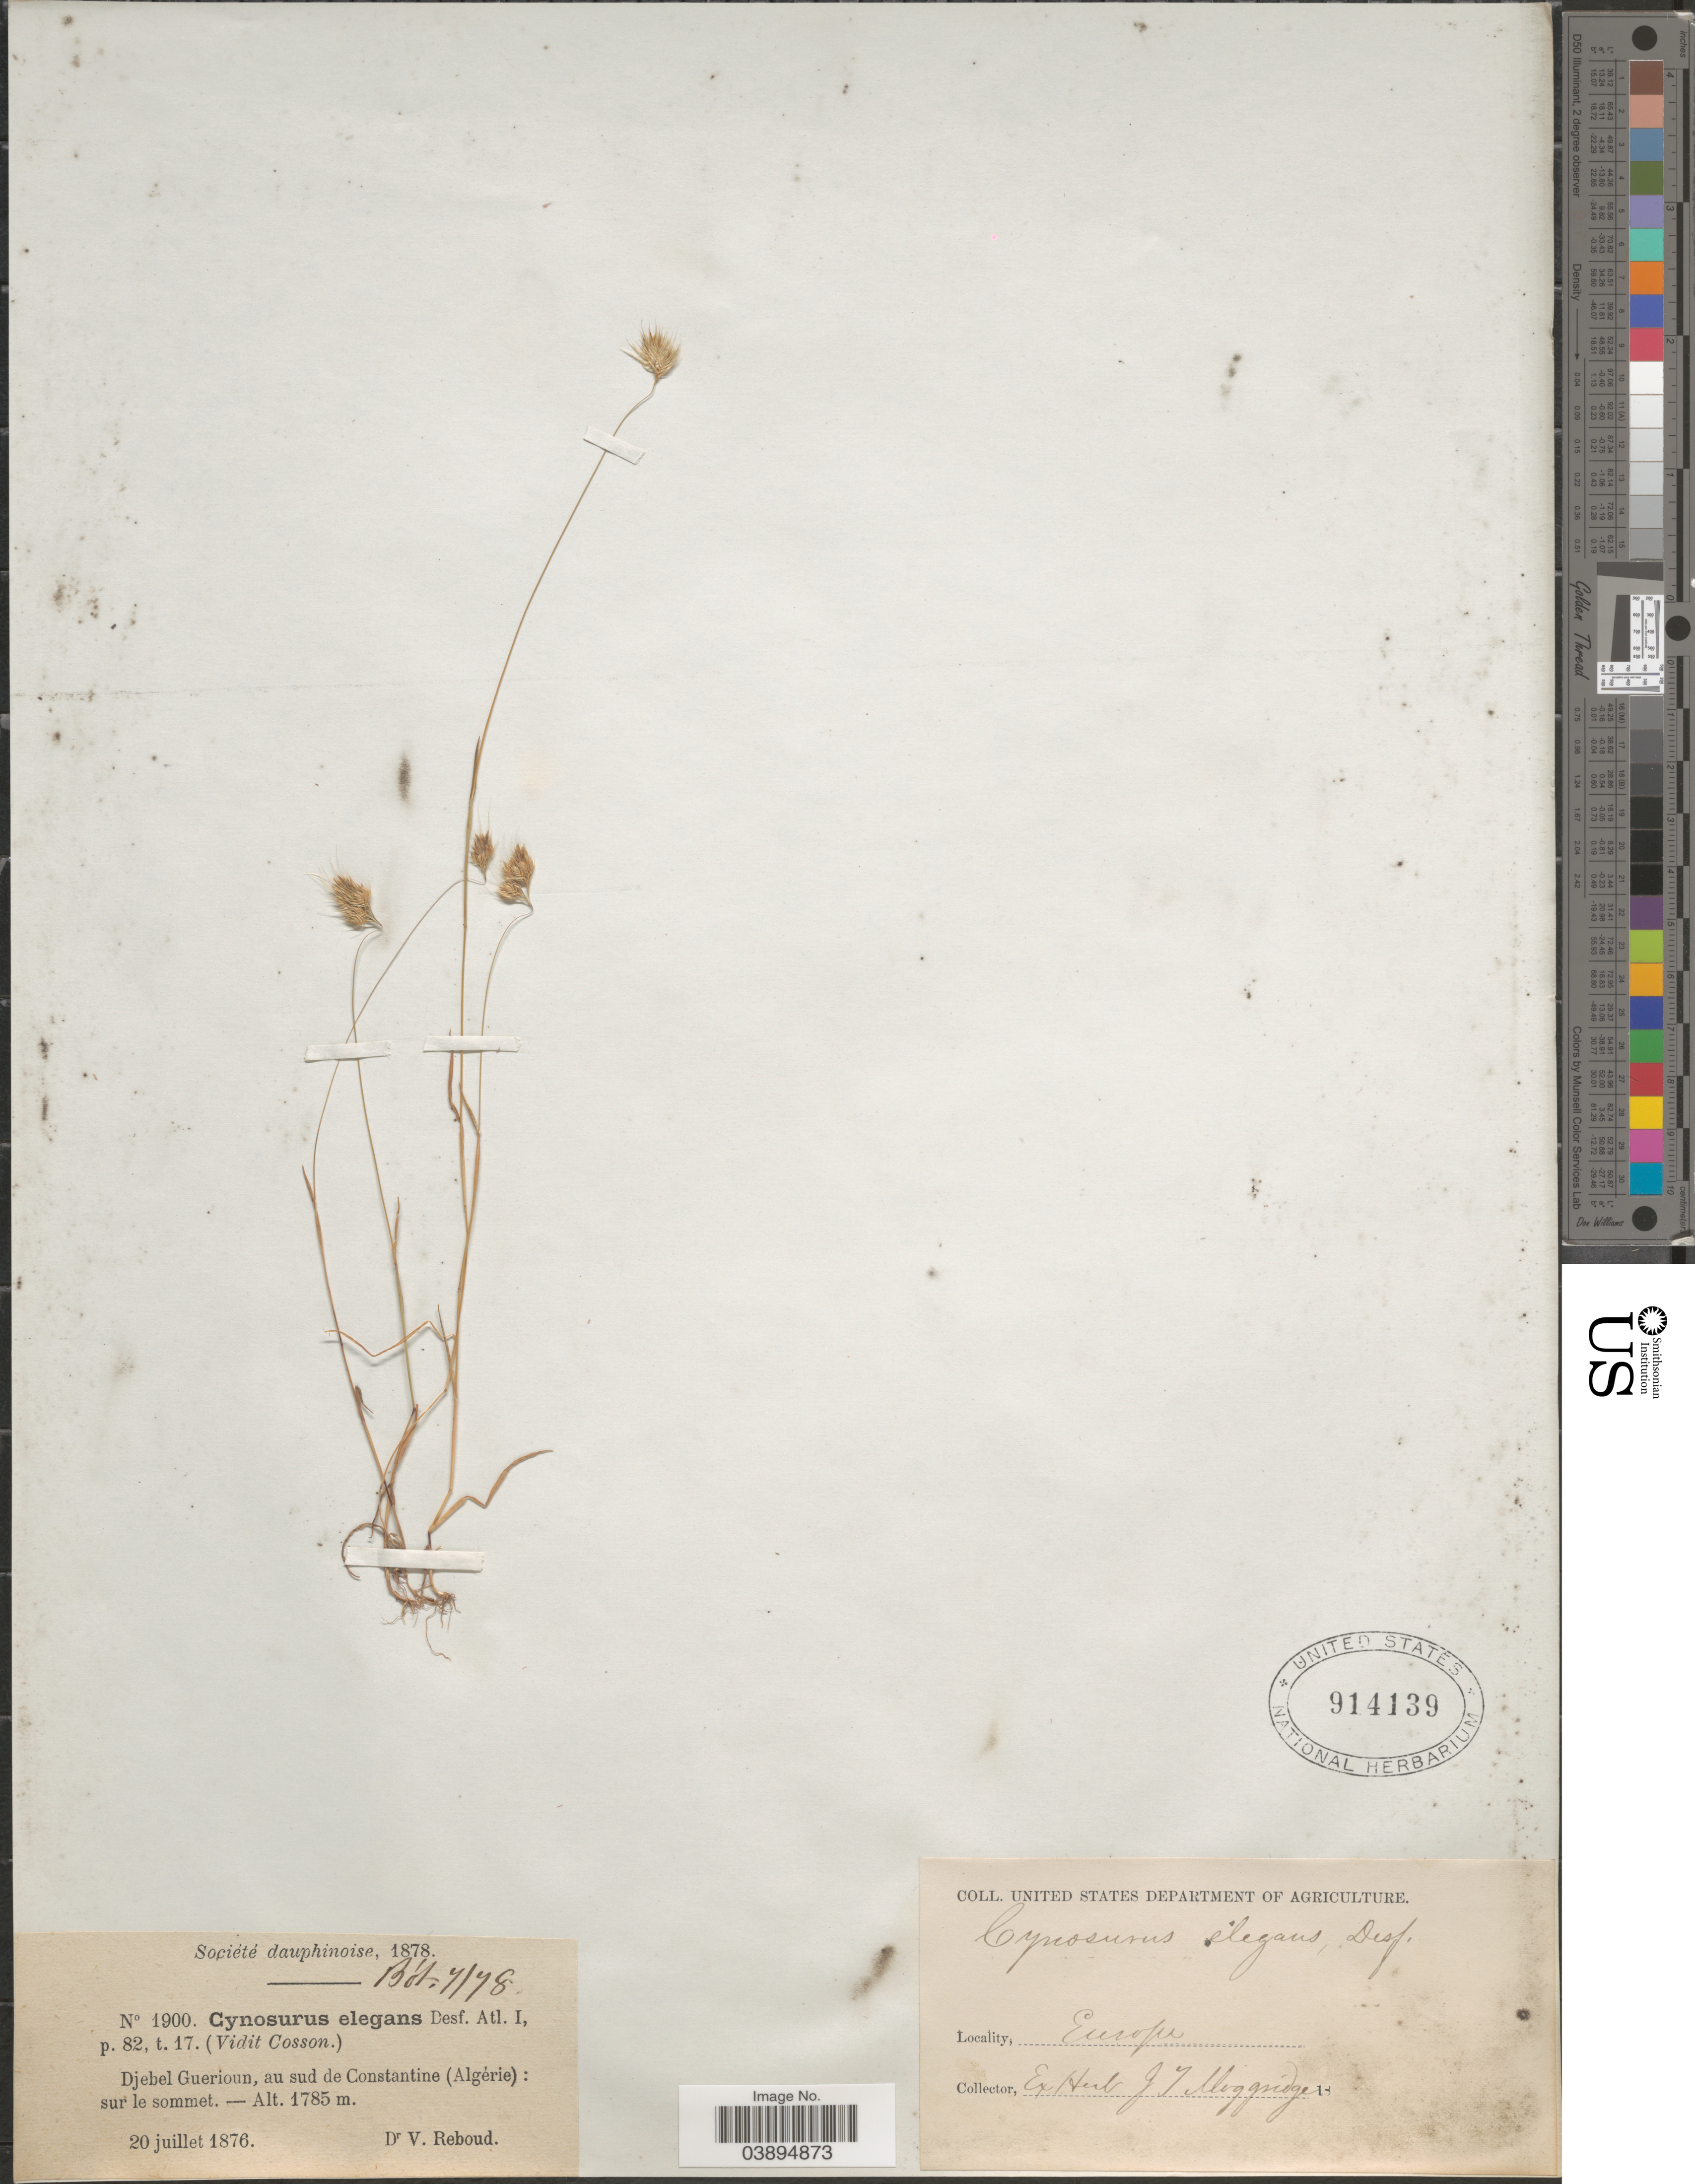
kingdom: Plantae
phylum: Tracheophyta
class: Liliopsida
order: Poales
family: Poaceae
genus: Cynosurus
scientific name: Cynosurus elegans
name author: Desf.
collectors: V. Reboud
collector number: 1900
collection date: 1876-07-20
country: Algeria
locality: Djebel Guerioun, au sud de Constantine (Algérie): sur le sommet. Europe.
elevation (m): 1785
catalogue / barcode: US 914139